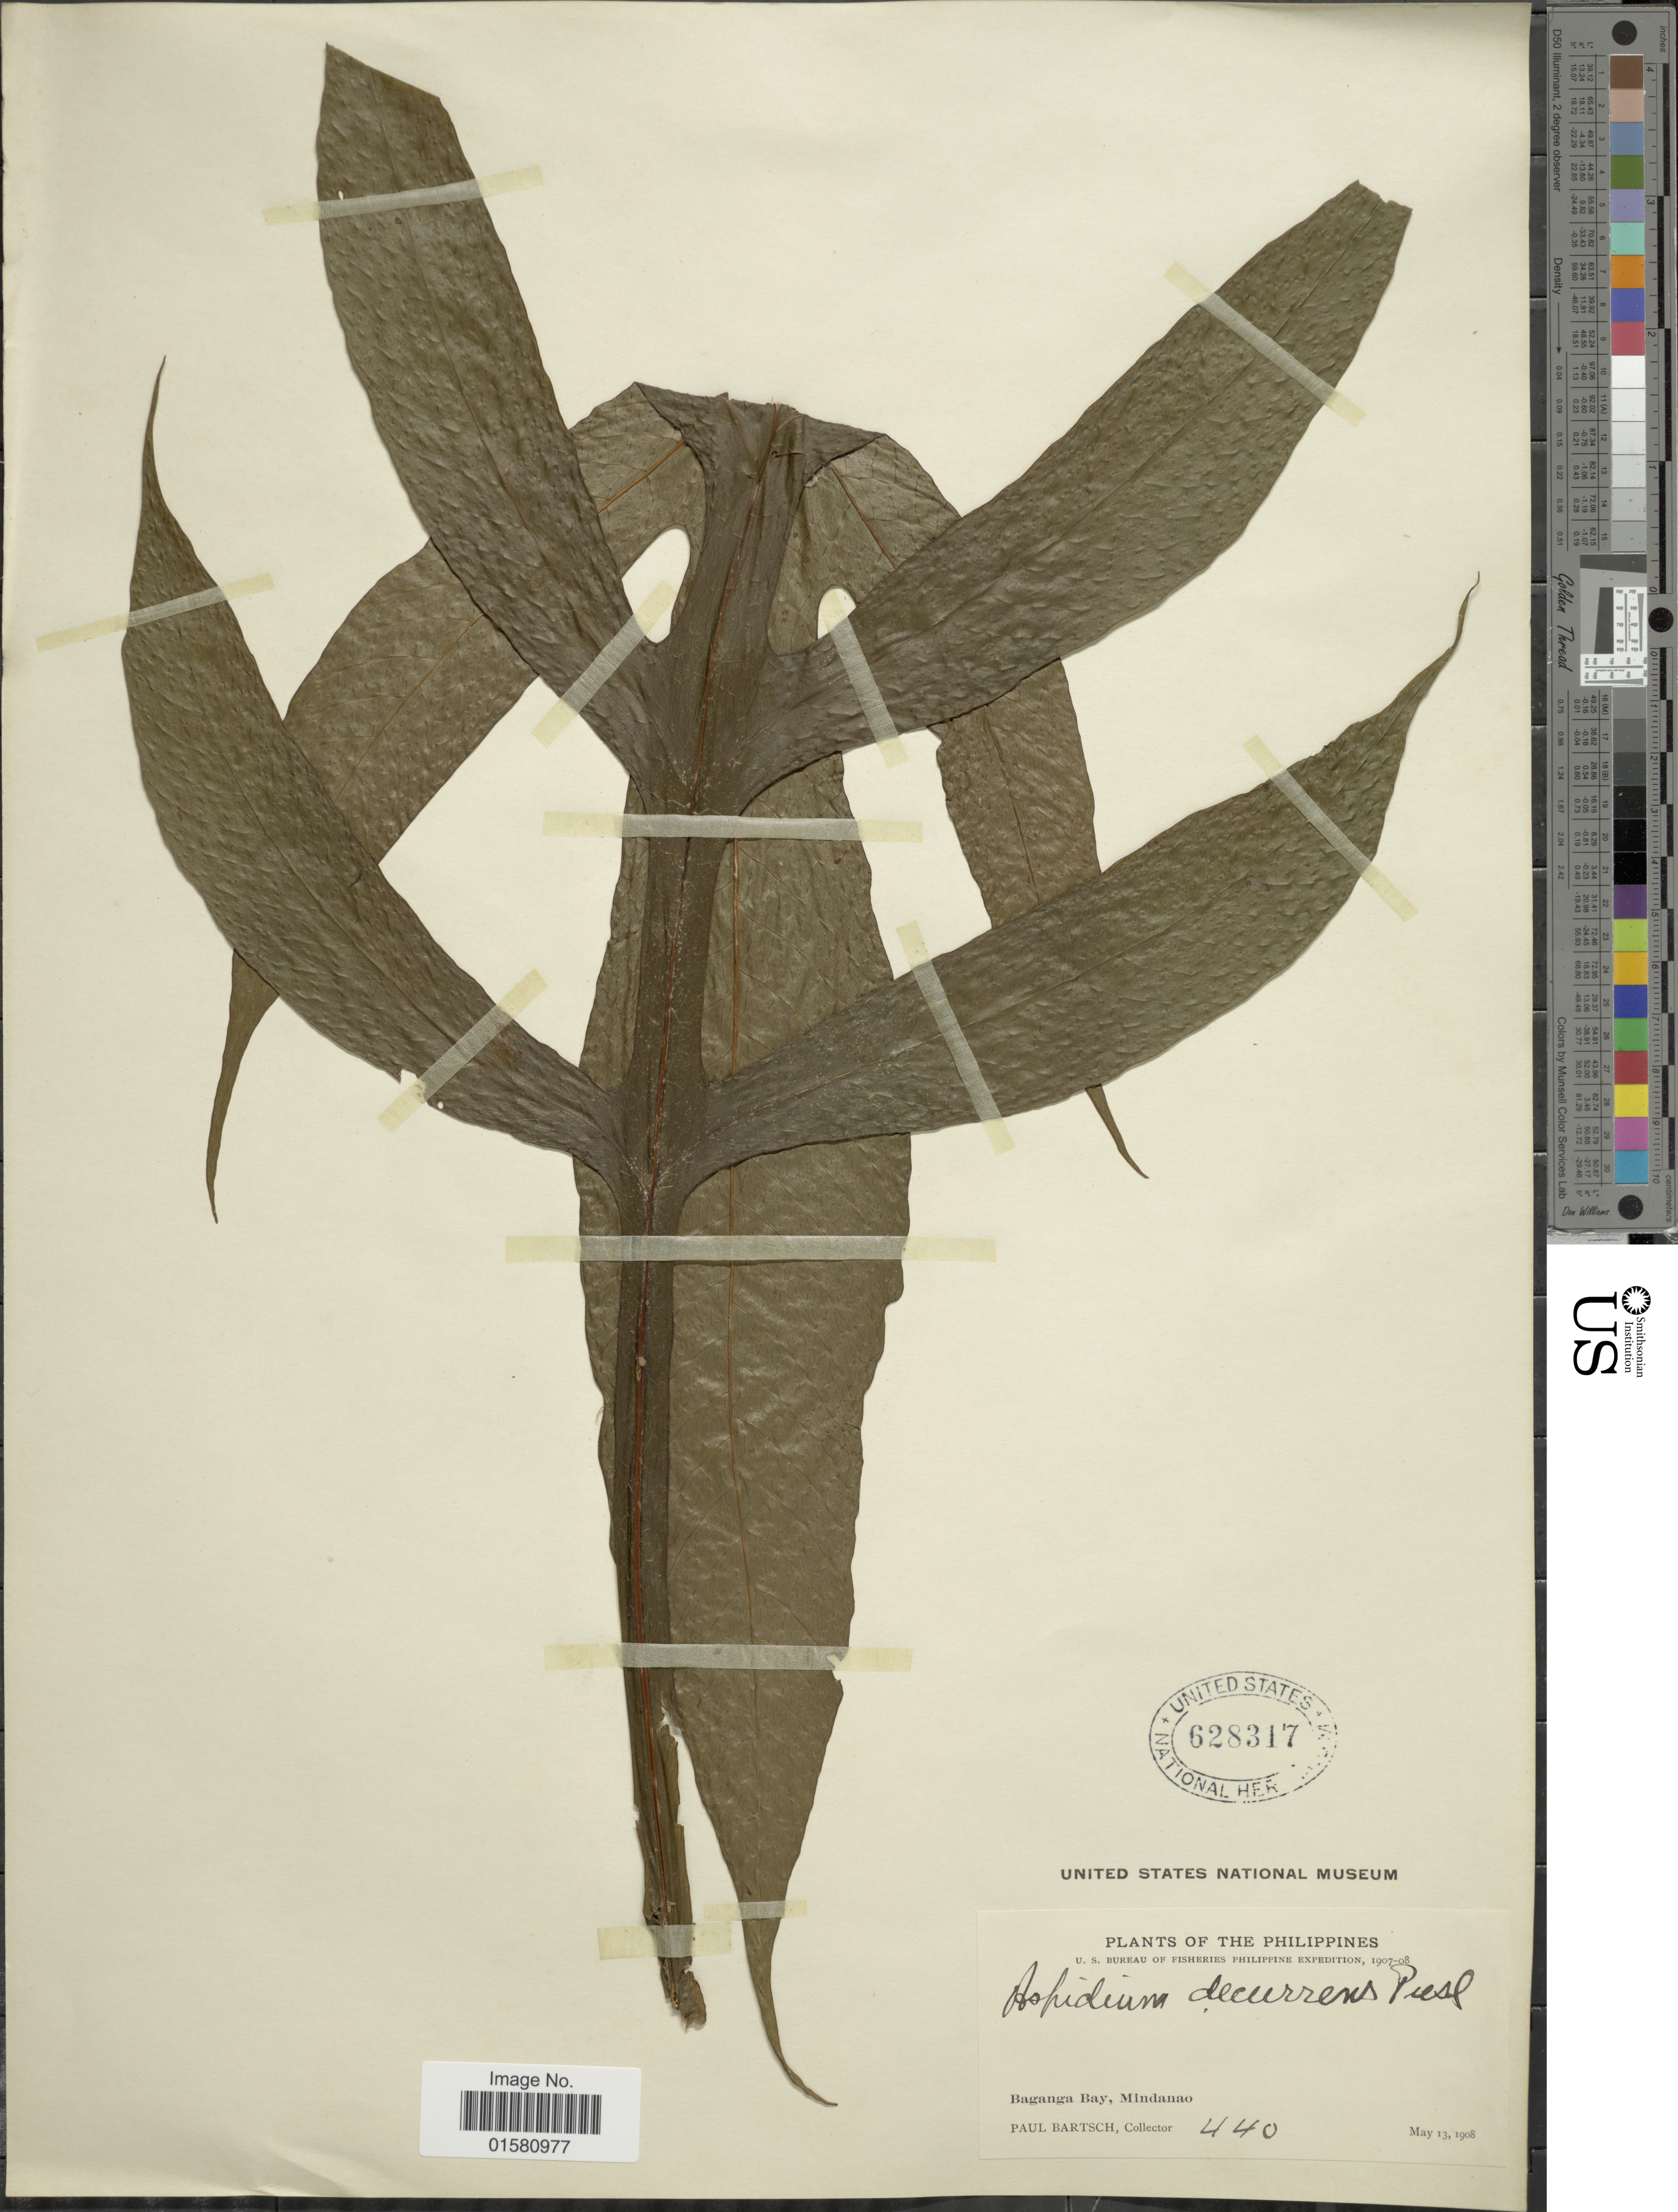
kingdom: Plantae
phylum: Tracheophyta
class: Polypodiopsida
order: Polypodiales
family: Tectariaceae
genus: Tectaria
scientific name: Tectaria decurrens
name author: (Presel.) Copel. in Elmer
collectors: P. Bartsch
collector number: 440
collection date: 1908-05-13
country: Philippines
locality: Baganga Bay, Mindanao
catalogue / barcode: US 628317